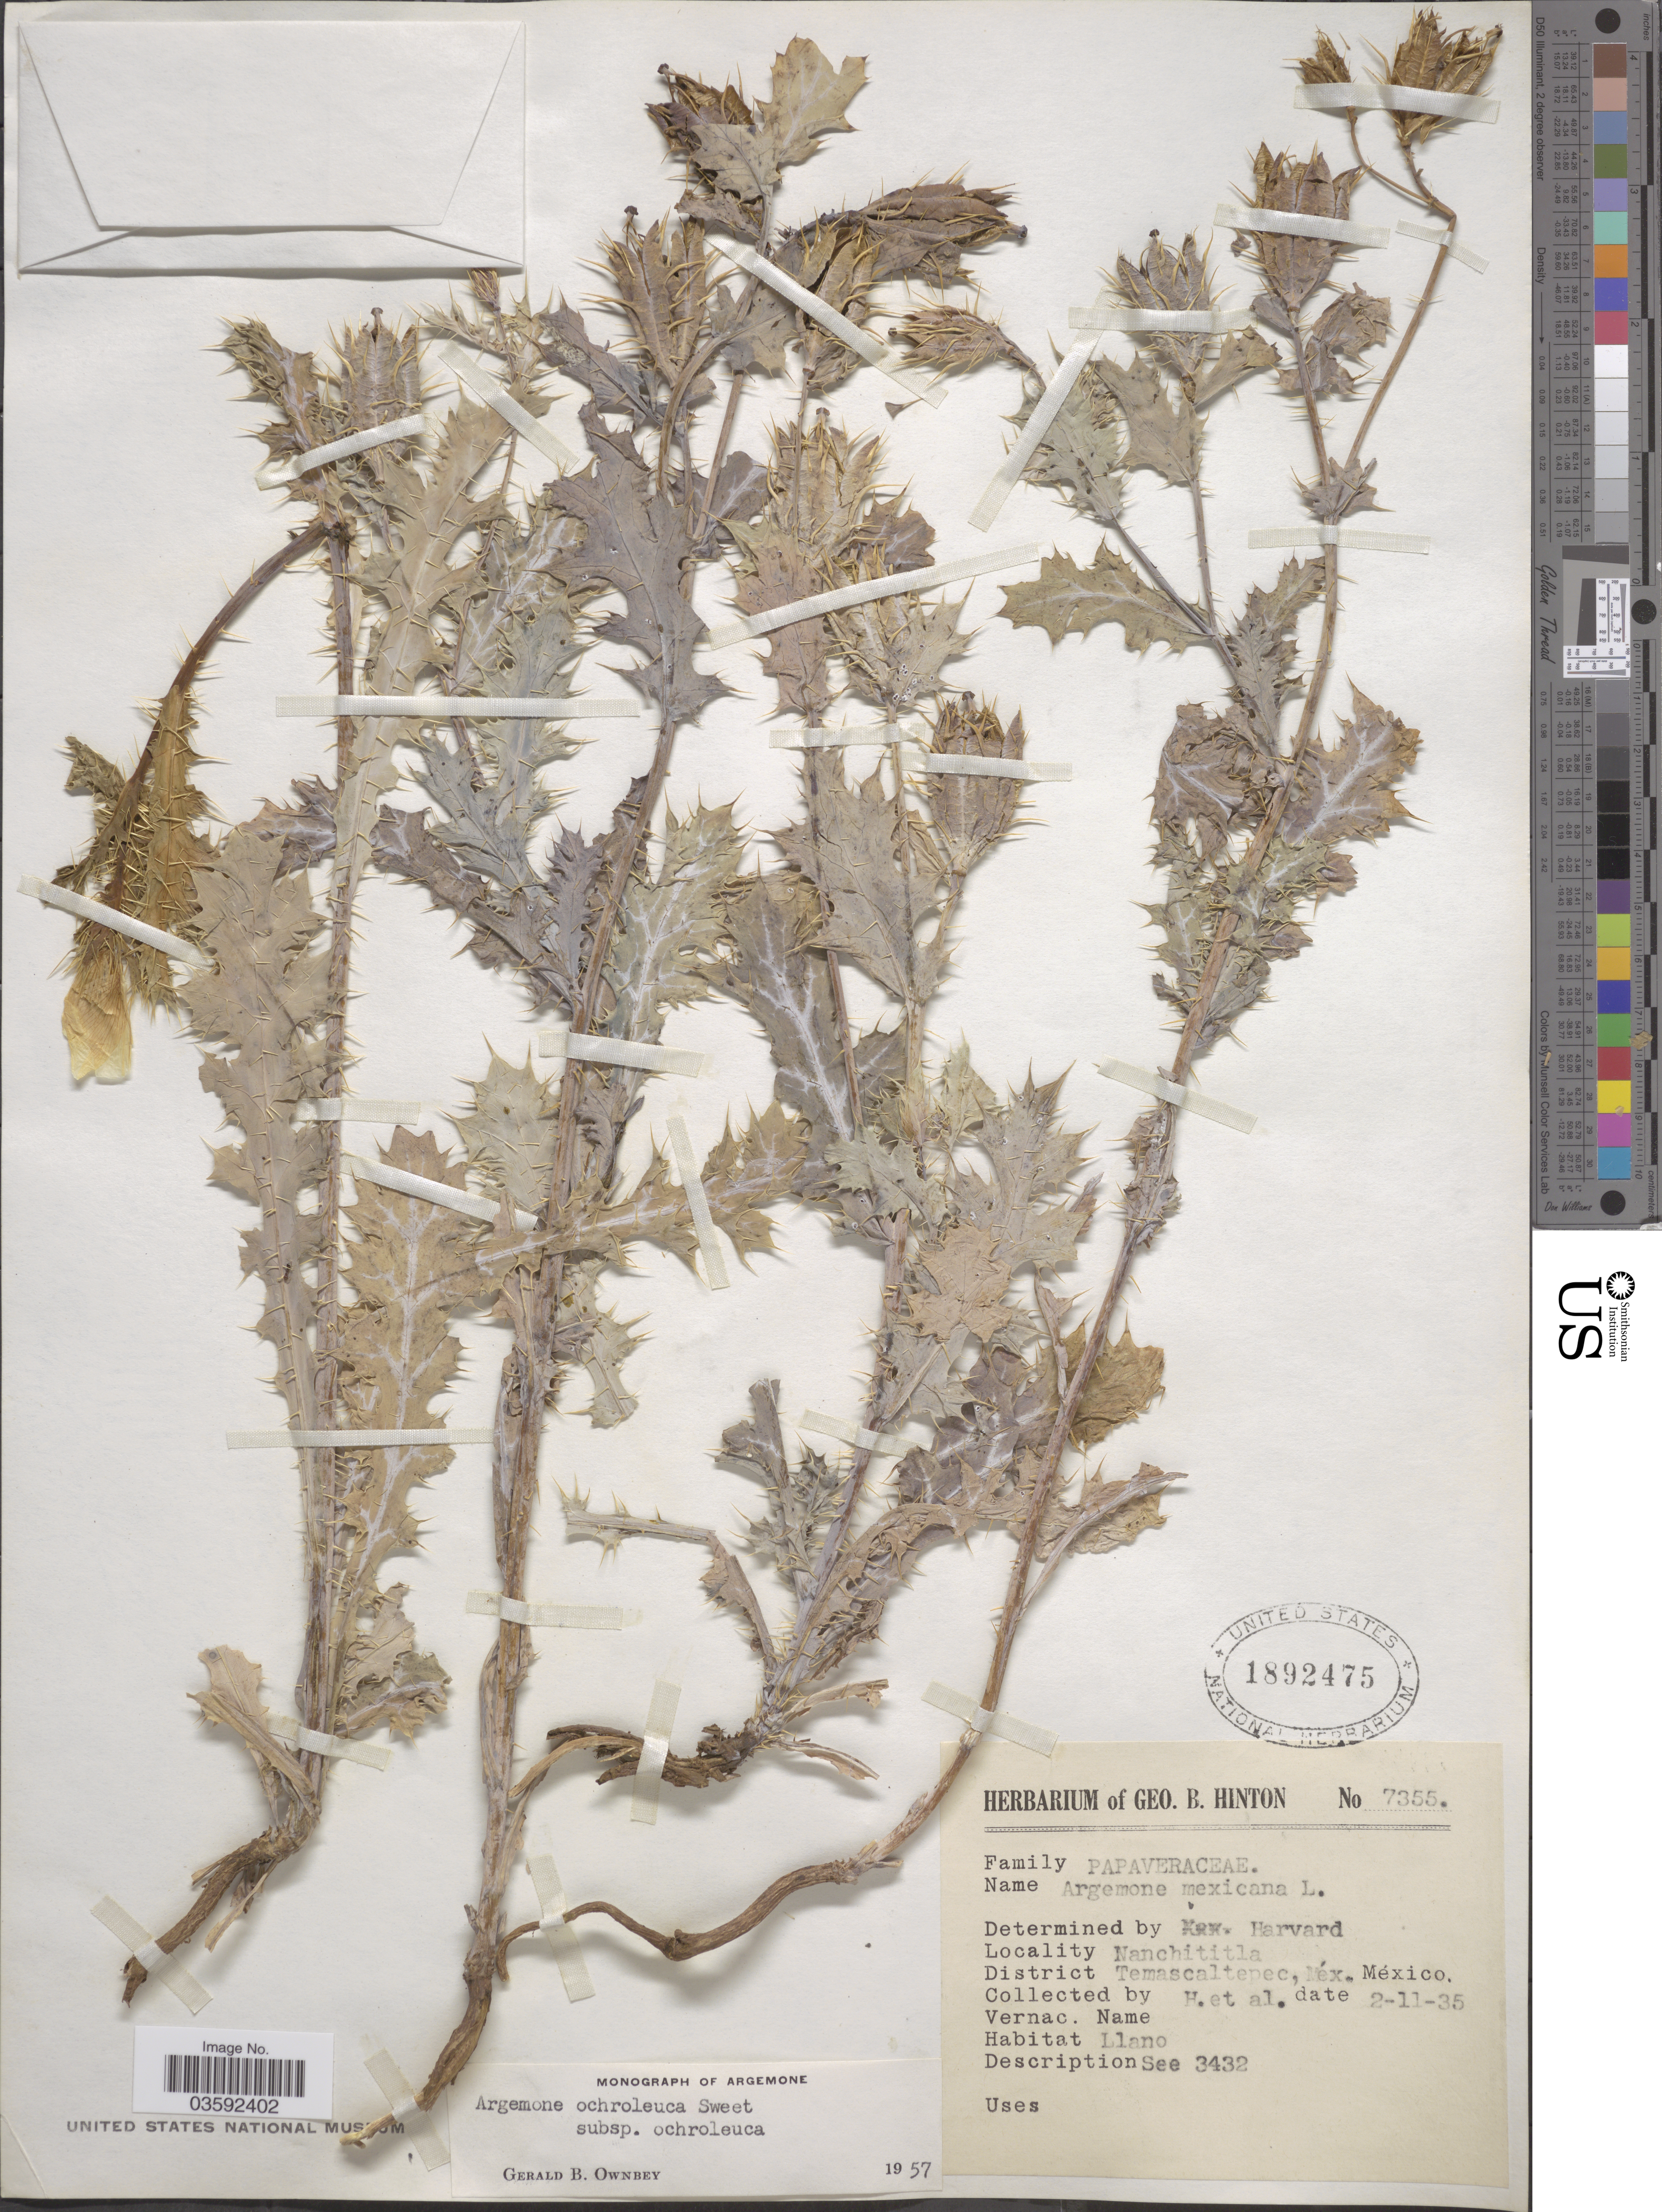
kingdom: Plantae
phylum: Tracheophyta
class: Magnoliopsida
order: Ranunculales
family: Papaveraceae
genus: Argemone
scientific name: Argemone ochroleuca subsp. ochroleuca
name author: Sweet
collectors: G. B. Hinton & et al.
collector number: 7355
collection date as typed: Transcribed d/m/y: 2/11/35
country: Mexico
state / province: México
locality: Nanchititla. District Temascaltepec.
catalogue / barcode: US 1892475